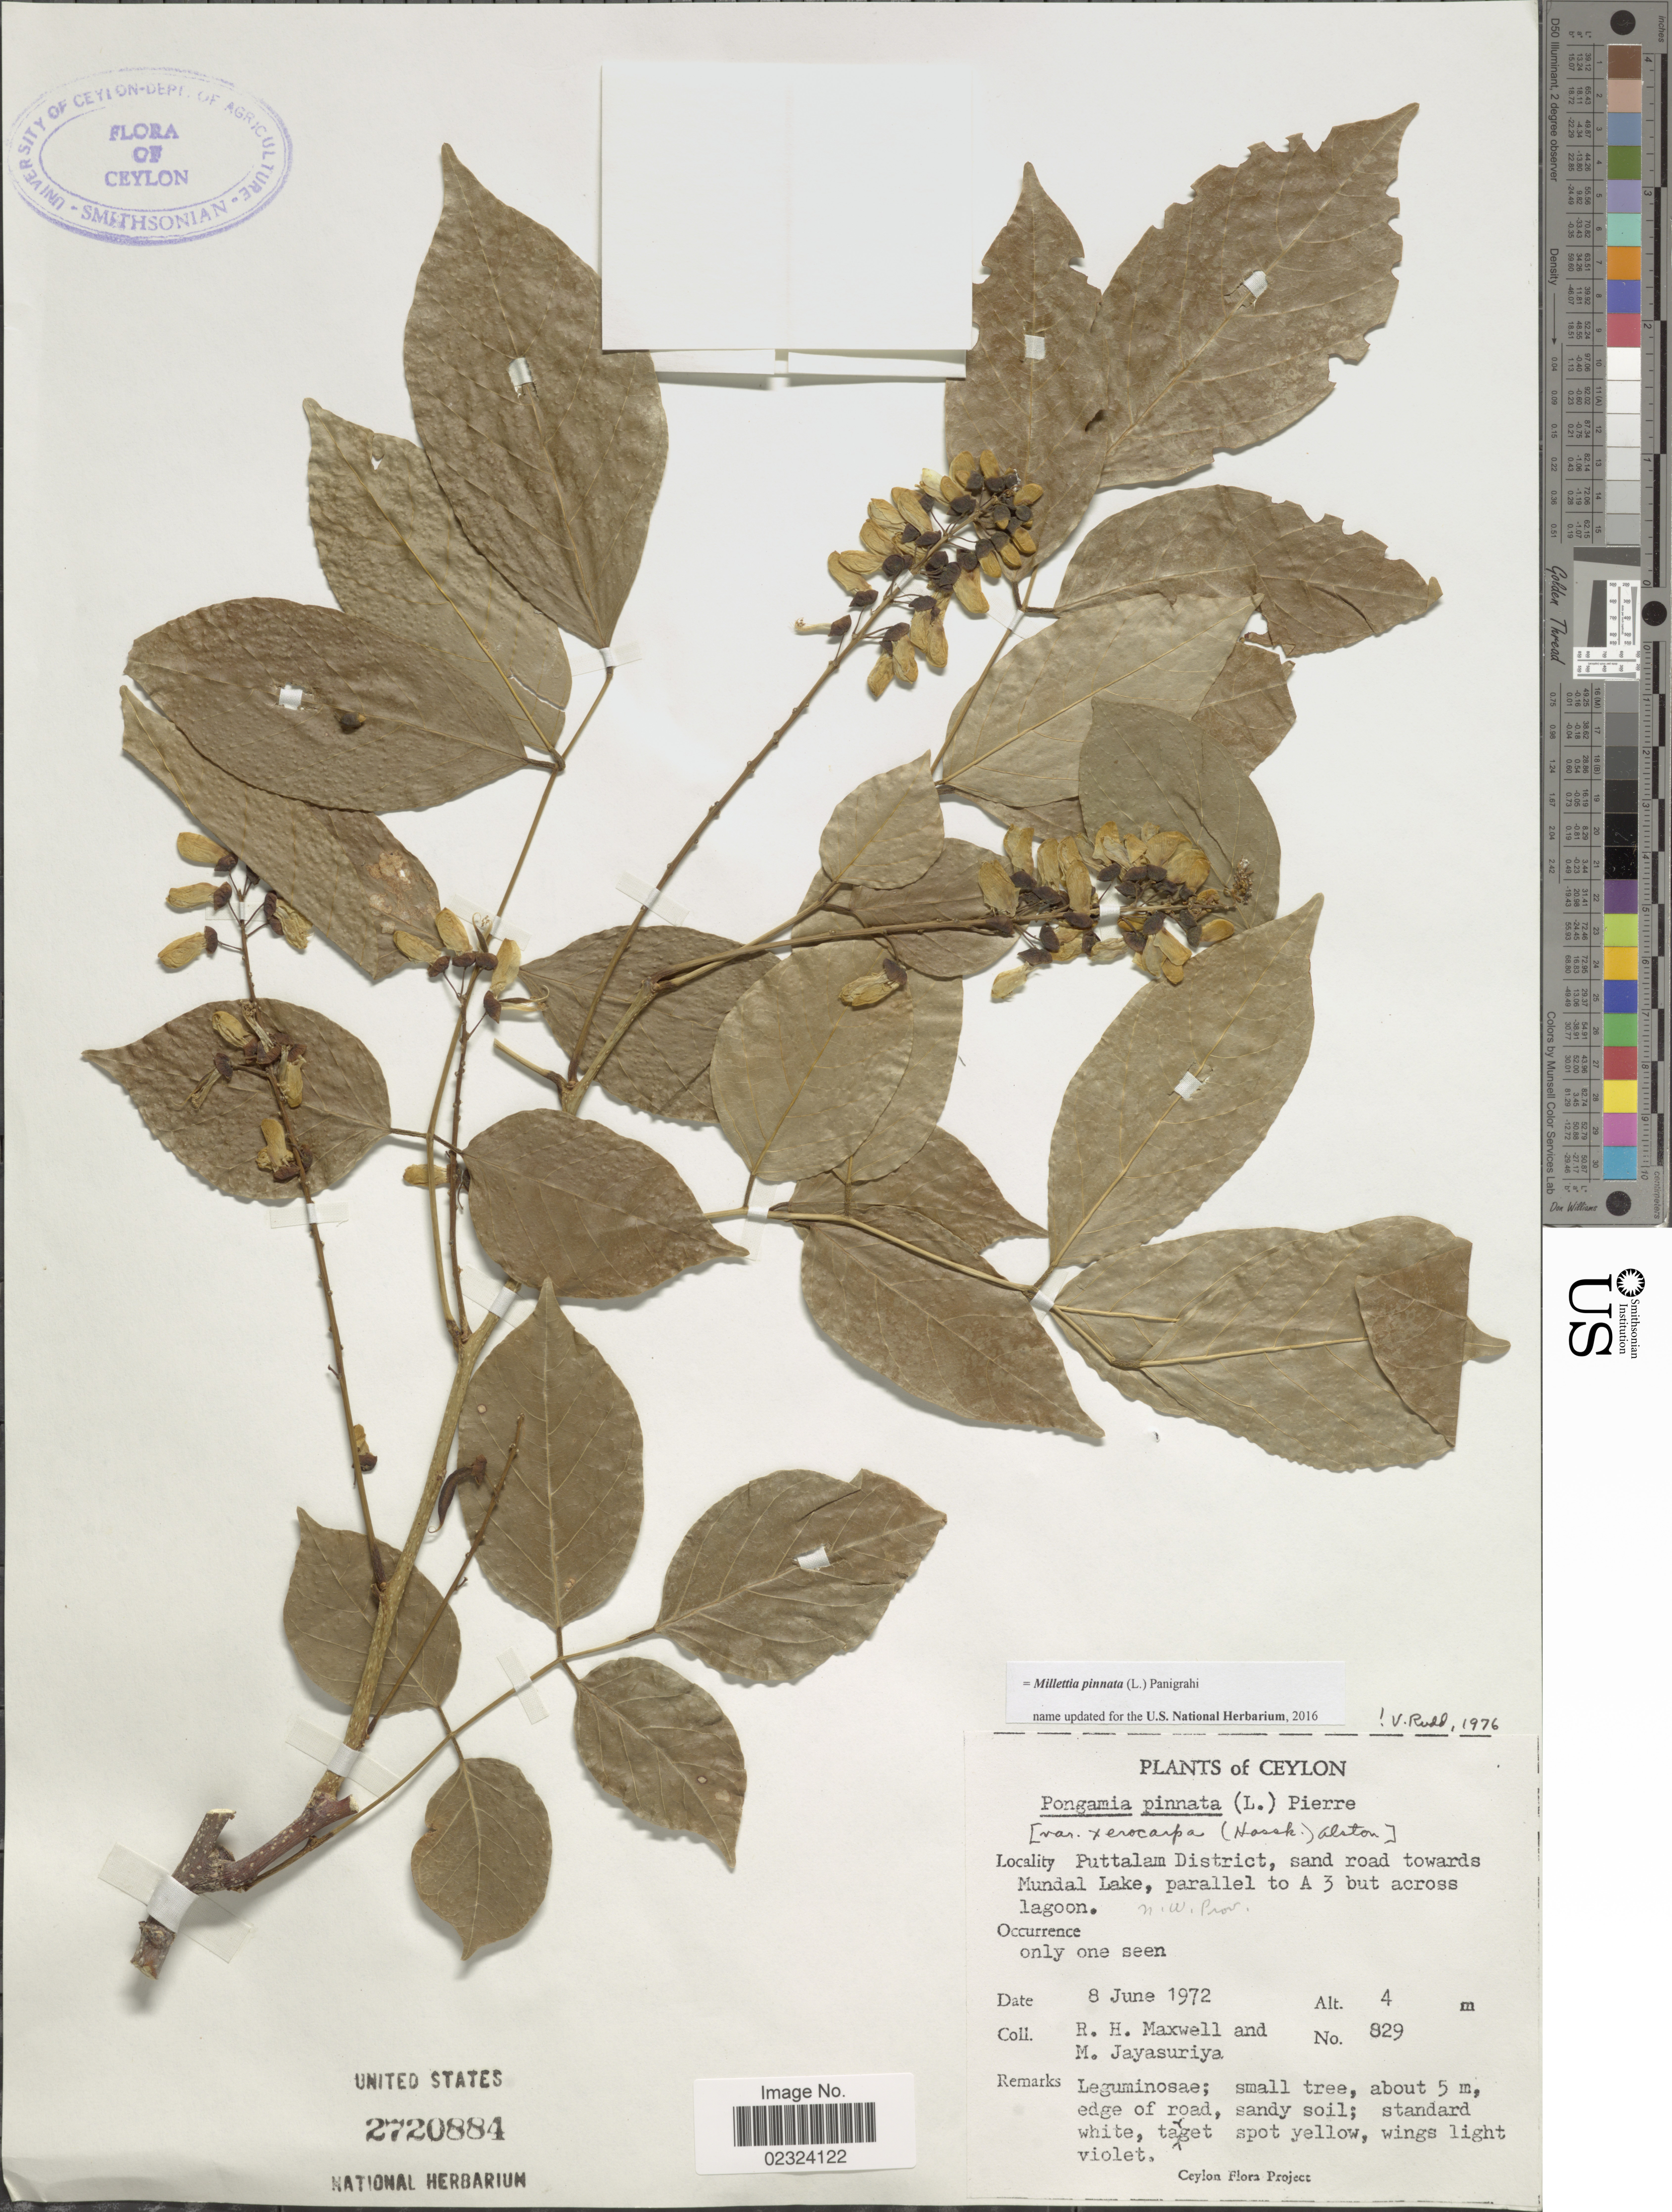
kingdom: Plantae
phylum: Tracheophyta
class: Magnoliopsida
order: Fabales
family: Fabaceae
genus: Millettia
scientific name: Millettia pinnata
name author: (L.) Panigrahi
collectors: R. Maxwell & M. Jayasuriya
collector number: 829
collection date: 1972-06-08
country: Sri Lanka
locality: Ceylon. Puttalam District, sand road towards Mundal Lake, parallel to A 3 but across lagoon.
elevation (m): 4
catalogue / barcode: US 2720884